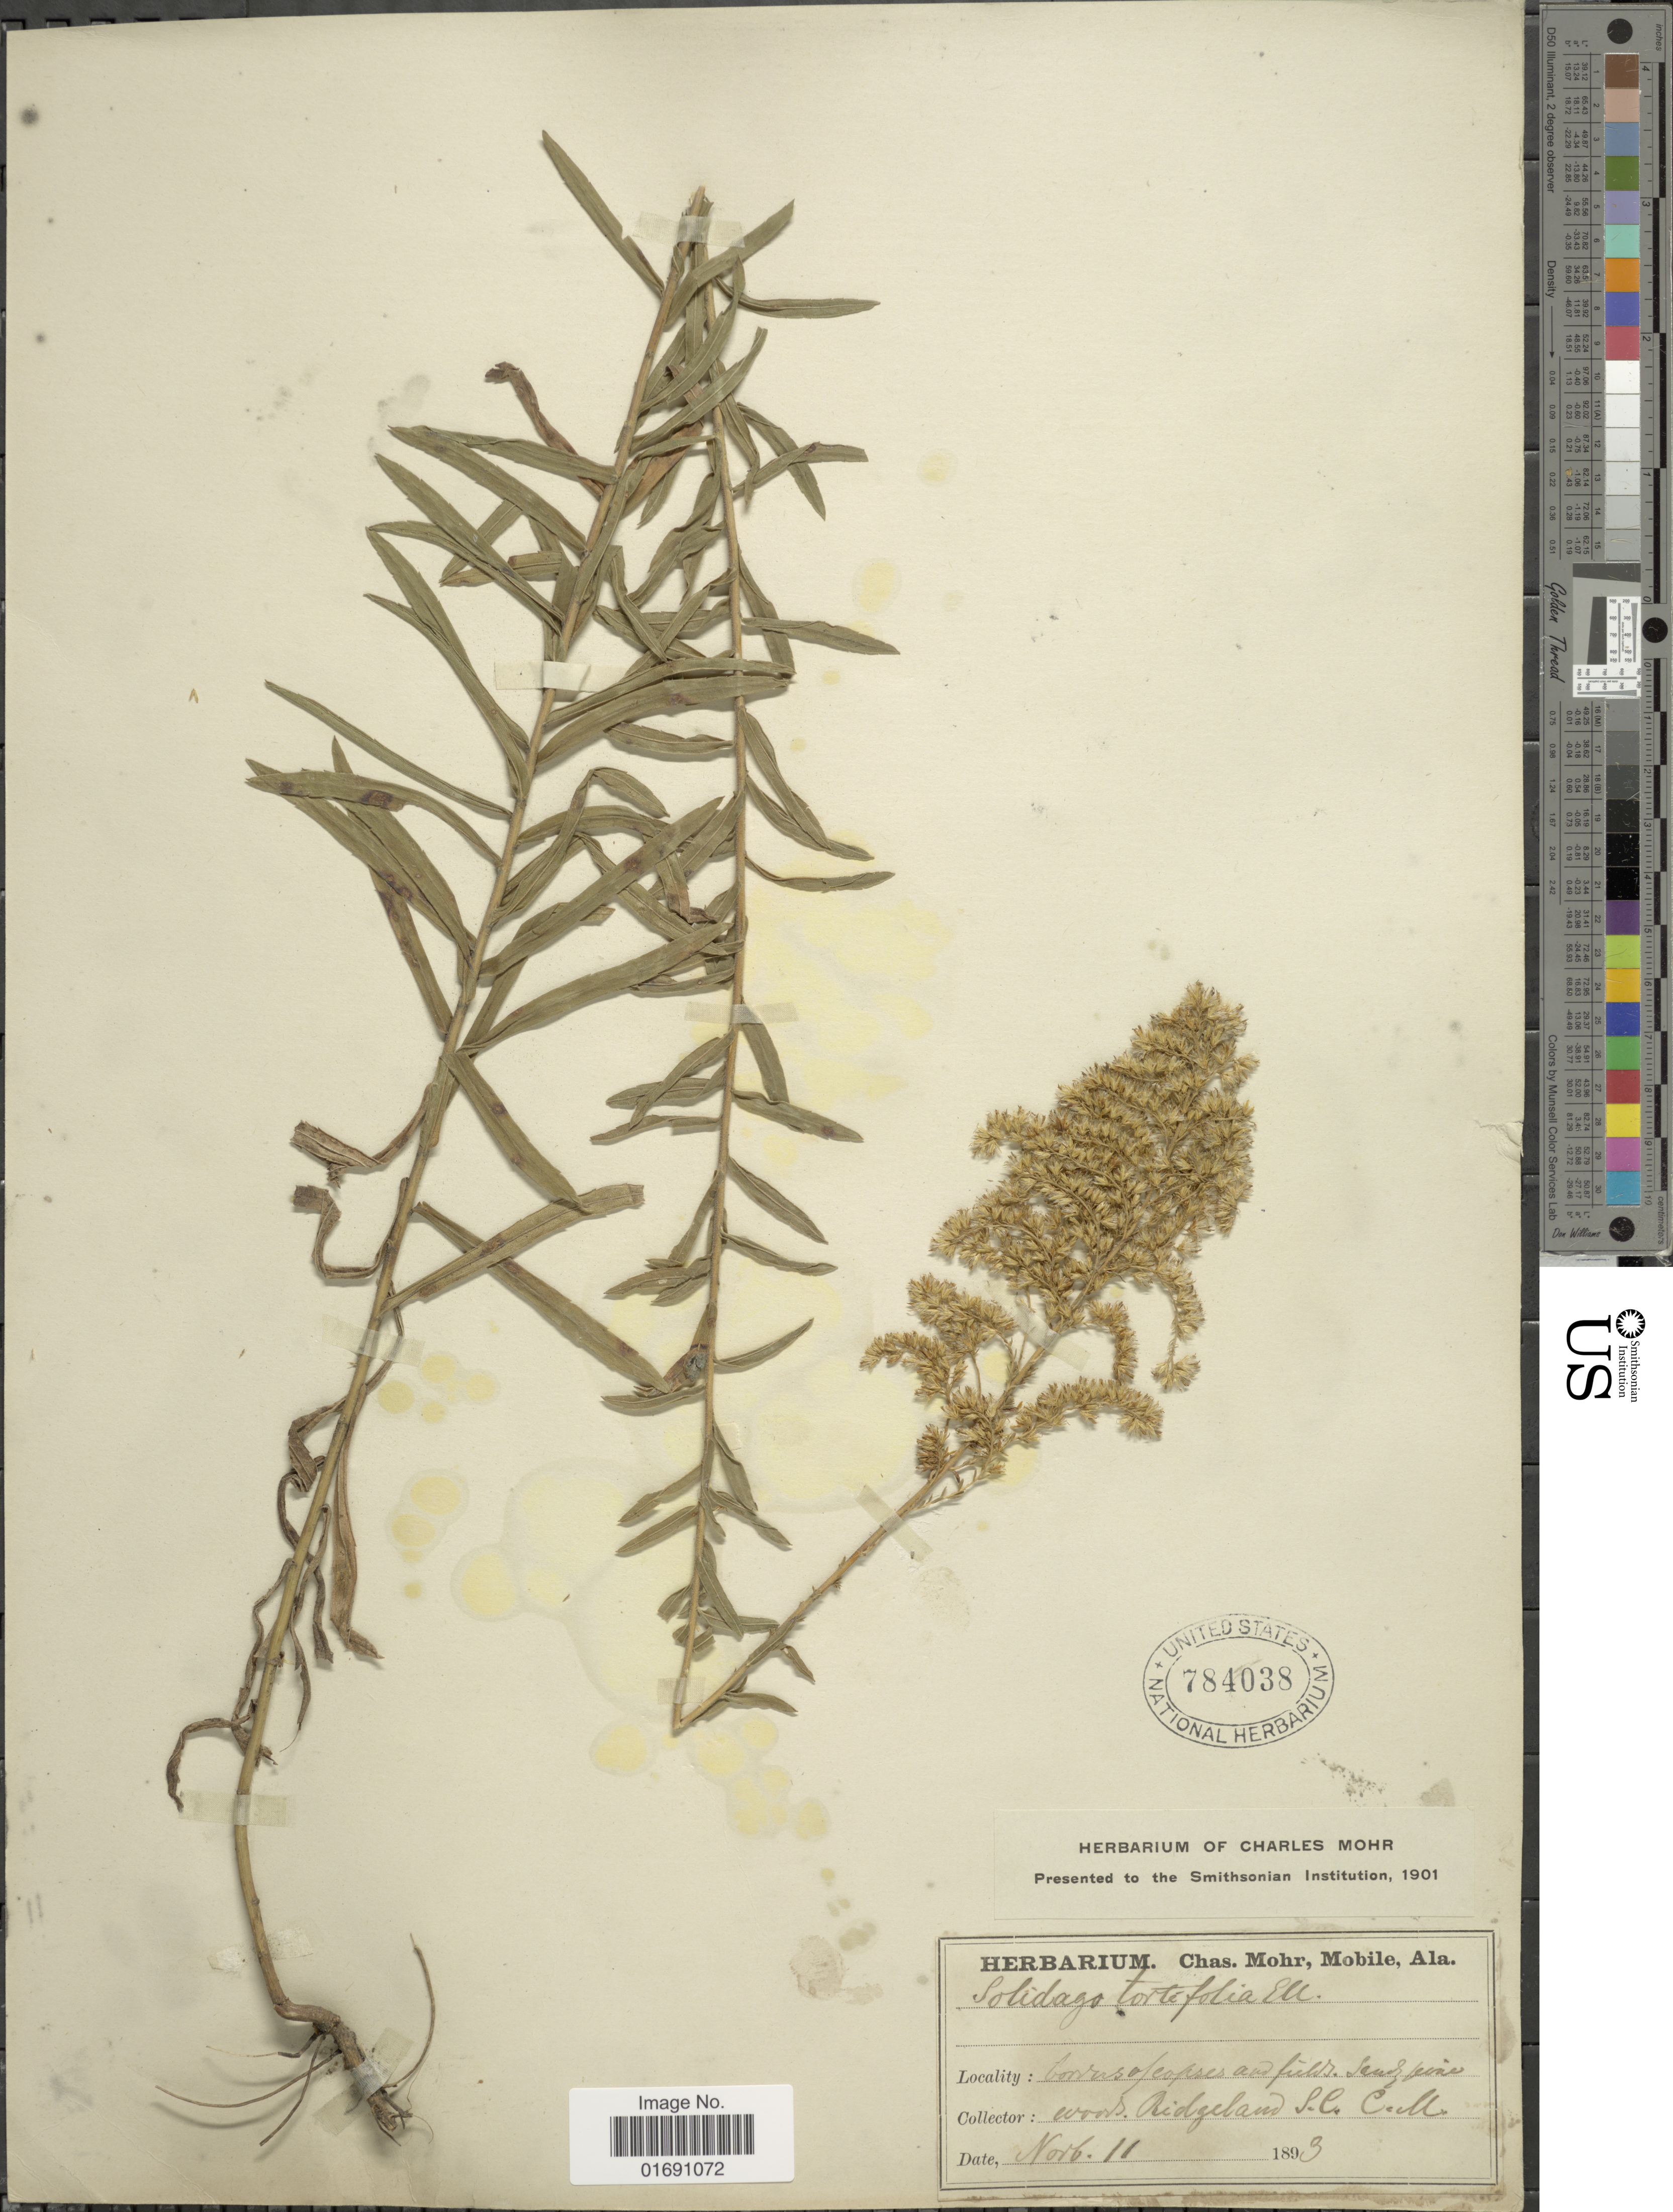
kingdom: Plantae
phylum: Tracheophyta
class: Magnoliopsida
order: Asterales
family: Asteraceae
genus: Solidago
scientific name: Solidago tortifolia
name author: Elliott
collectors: C. T. Mohr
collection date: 1893-11-11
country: United States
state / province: South Carolina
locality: Bordas of copses and fields, sandy pine woods, Ridgeland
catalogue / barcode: US 784038